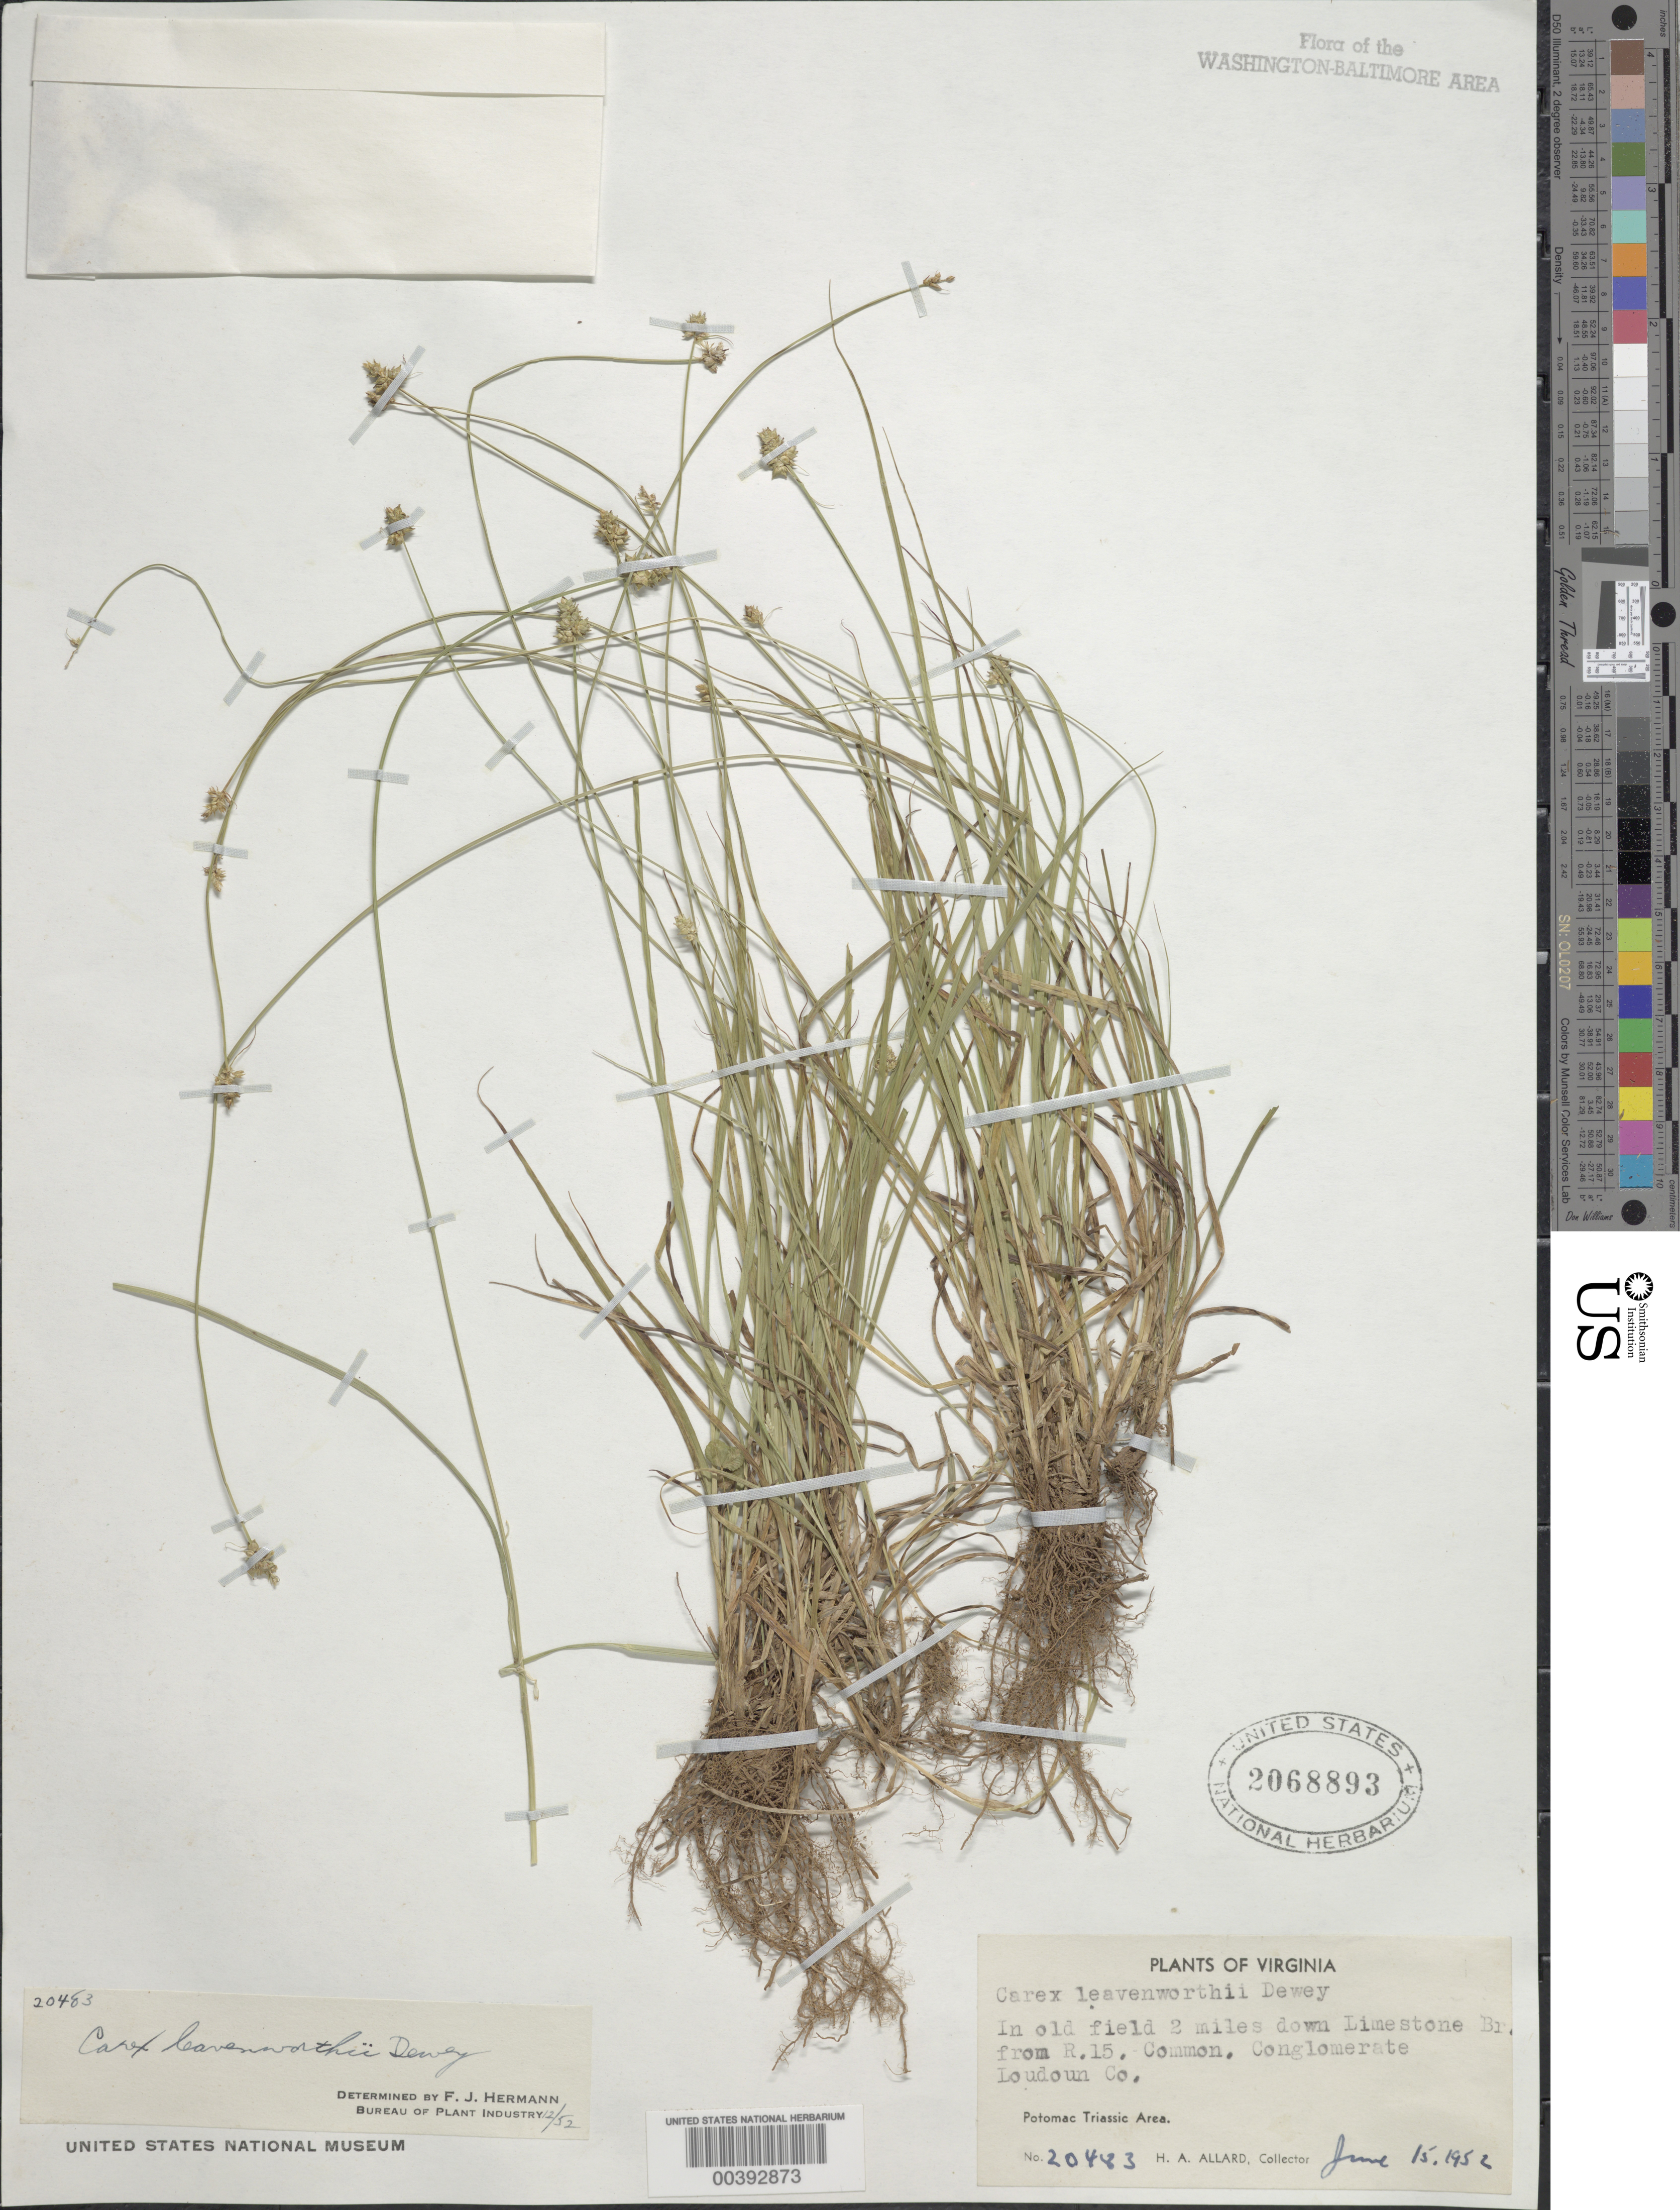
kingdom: Plantae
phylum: Tracheophyta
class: Liliopsida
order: Poales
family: Cyperaceae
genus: Carex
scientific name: Carex leavenworthii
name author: Dewey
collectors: H. A. Allard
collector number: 20483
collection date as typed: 15 Jun 1952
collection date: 1952-06-15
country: United States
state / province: Virginia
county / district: Loudoun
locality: downstream from Route 15 on Limestone Branch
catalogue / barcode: US 2068893